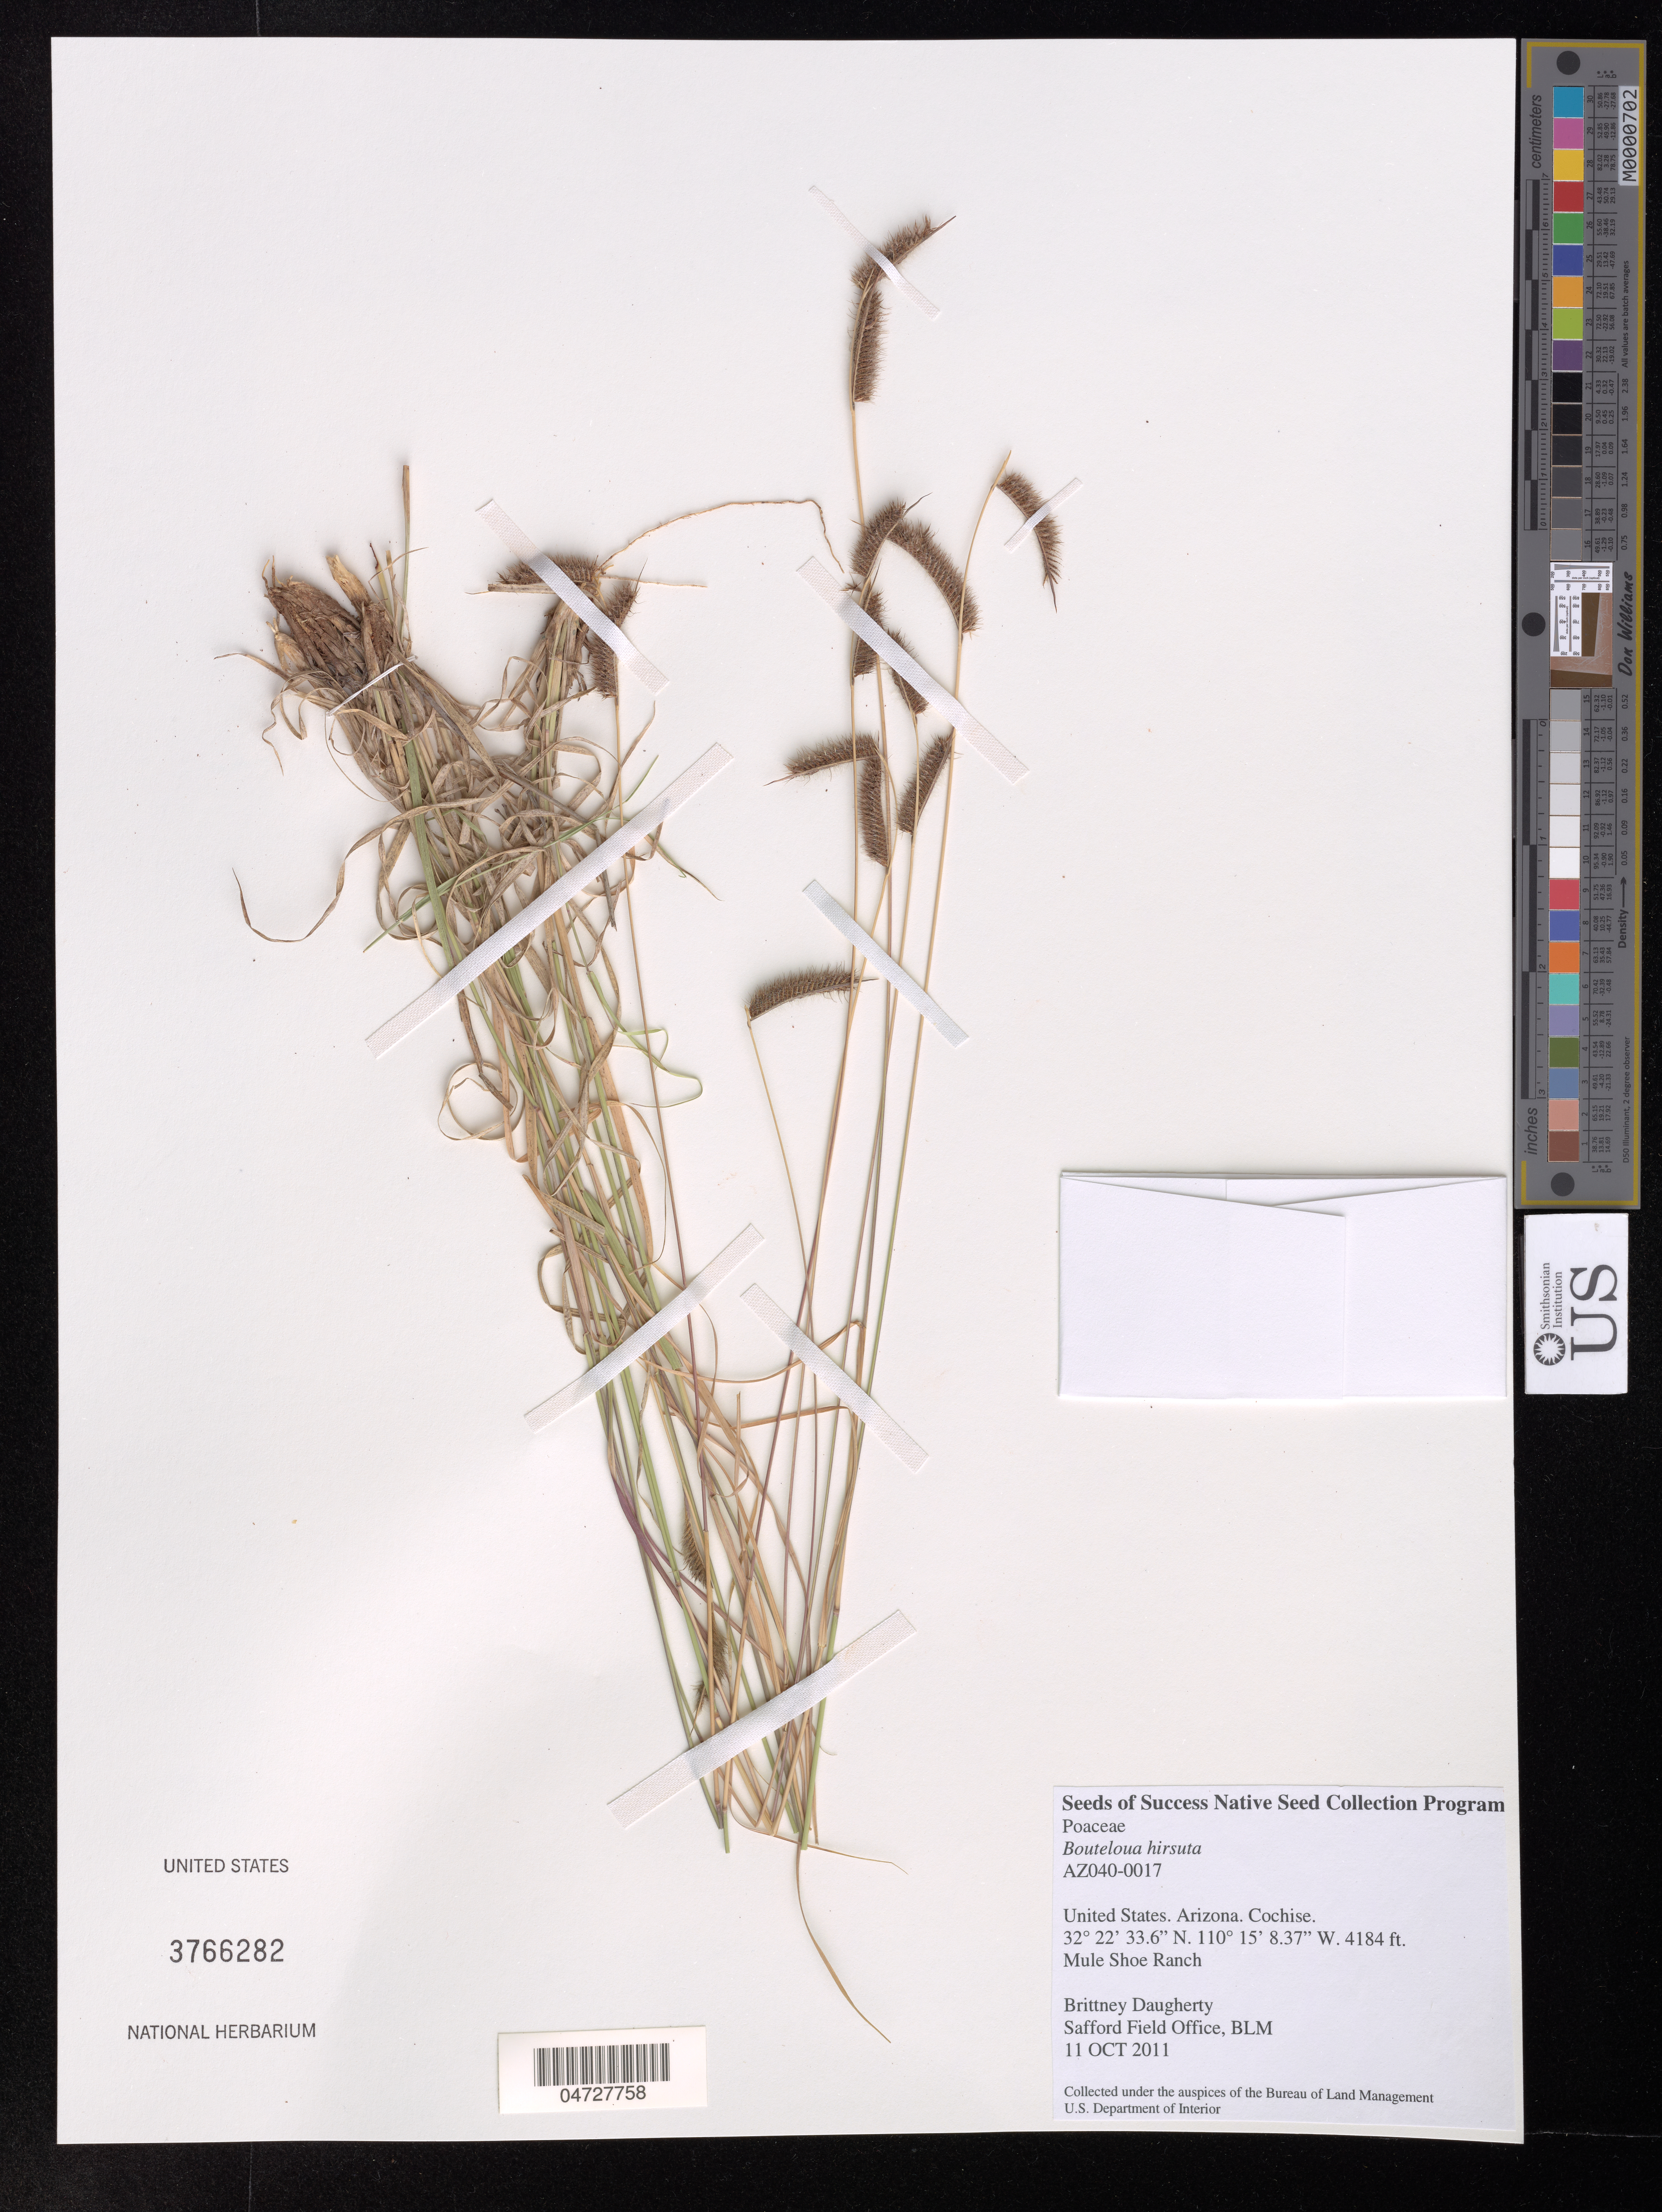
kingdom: Plantae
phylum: Tracheophyta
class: Liliopsida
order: Poales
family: Poaceae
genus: Bouteloua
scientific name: Bouteloua hirsuta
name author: Lag.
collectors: B. Daugherty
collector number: AZ040-0017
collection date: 2011-10-11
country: United States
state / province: Arizona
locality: Cochise, Mule Shoe Ranch.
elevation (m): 1275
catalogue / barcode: US 3766282